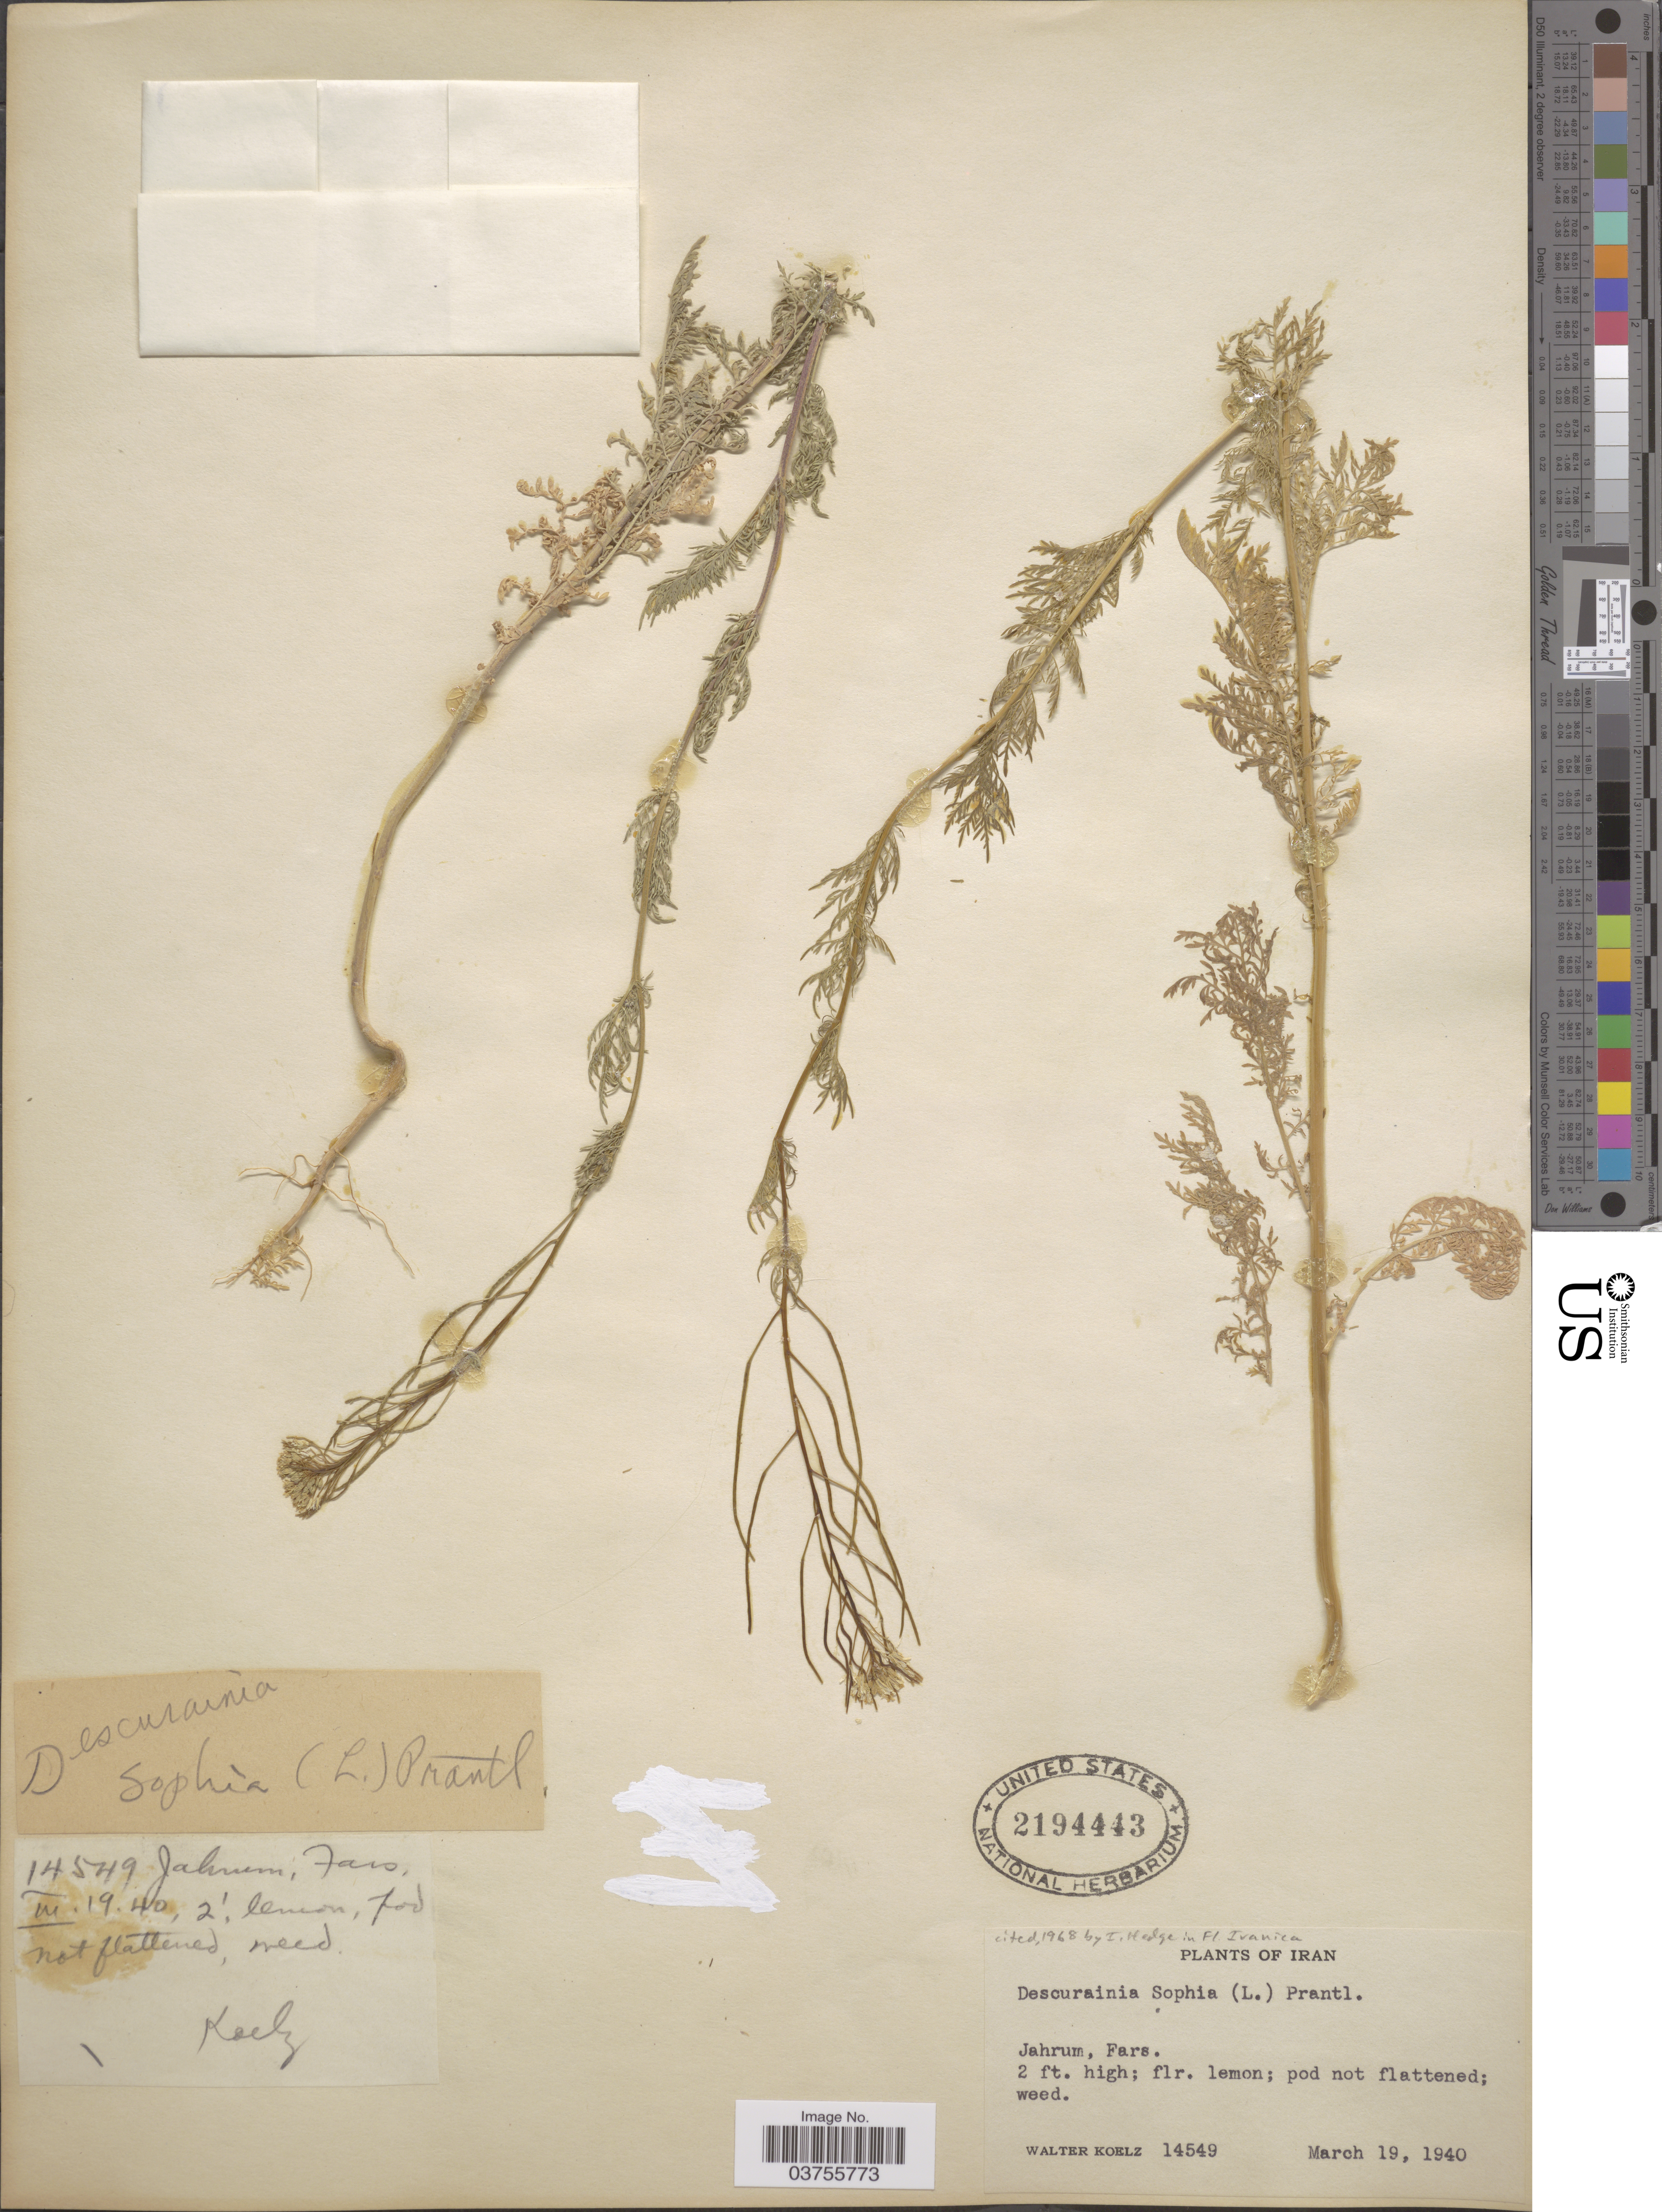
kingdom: Plantae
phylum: Tracheophyta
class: Magnoliopsida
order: Brassicales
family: Brassicaceae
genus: Sophia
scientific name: Sophia sophia (L.) Britton nom. illeg. (tautonym)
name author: (L.) Britton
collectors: W. N. Koelz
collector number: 14549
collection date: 1940-03-19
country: Iran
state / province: Fars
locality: Jahrum.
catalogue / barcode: US 2194443